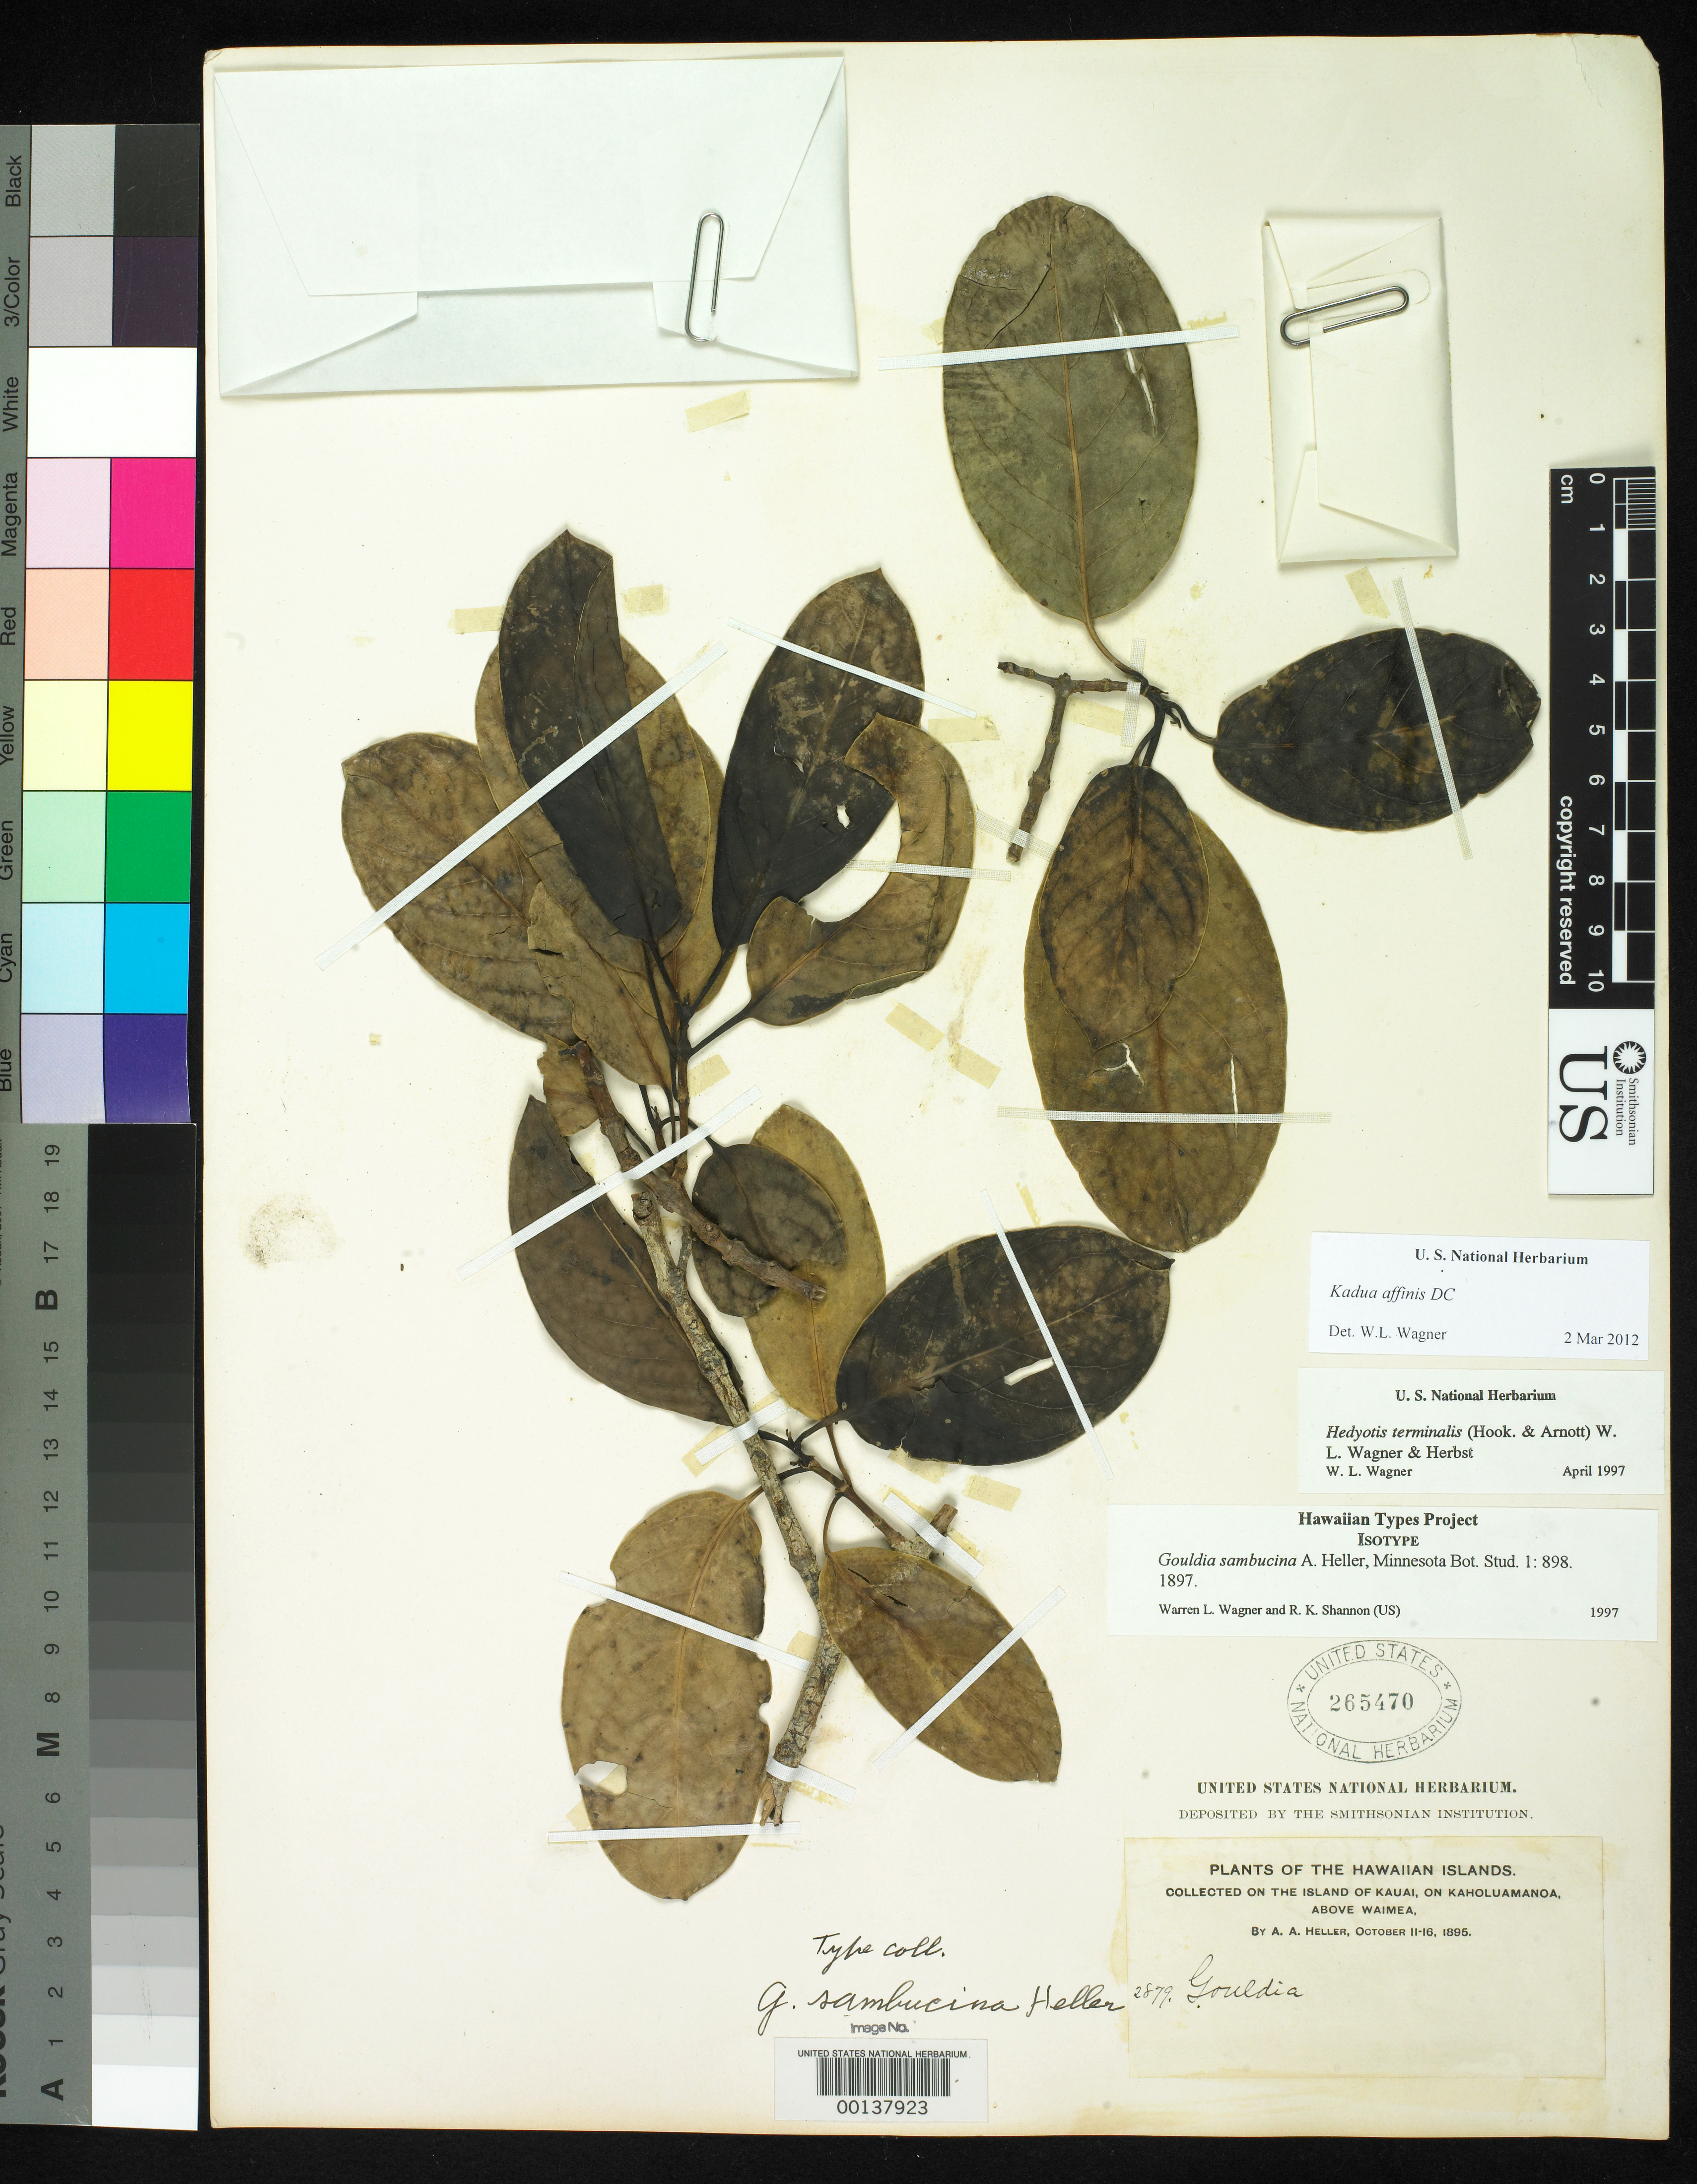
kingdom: Plantae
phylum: Tracheophyta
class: Magnoliopsida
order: Gentianales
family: Rubiaceae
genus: Gouldia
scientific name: Gouldia sambucina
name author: A. Heller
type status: Isotype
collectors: A. A. Heller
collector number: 2879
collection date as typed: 11 Oct 1895 to 16 Oct 1895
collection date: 1895-10-11/1895-10-16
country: United States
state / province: Hawaii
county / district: Kauai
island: Kaua'i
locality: On Kaholuamanoa Plateau, above Waimea.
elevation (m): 1067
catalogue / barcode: US 265470